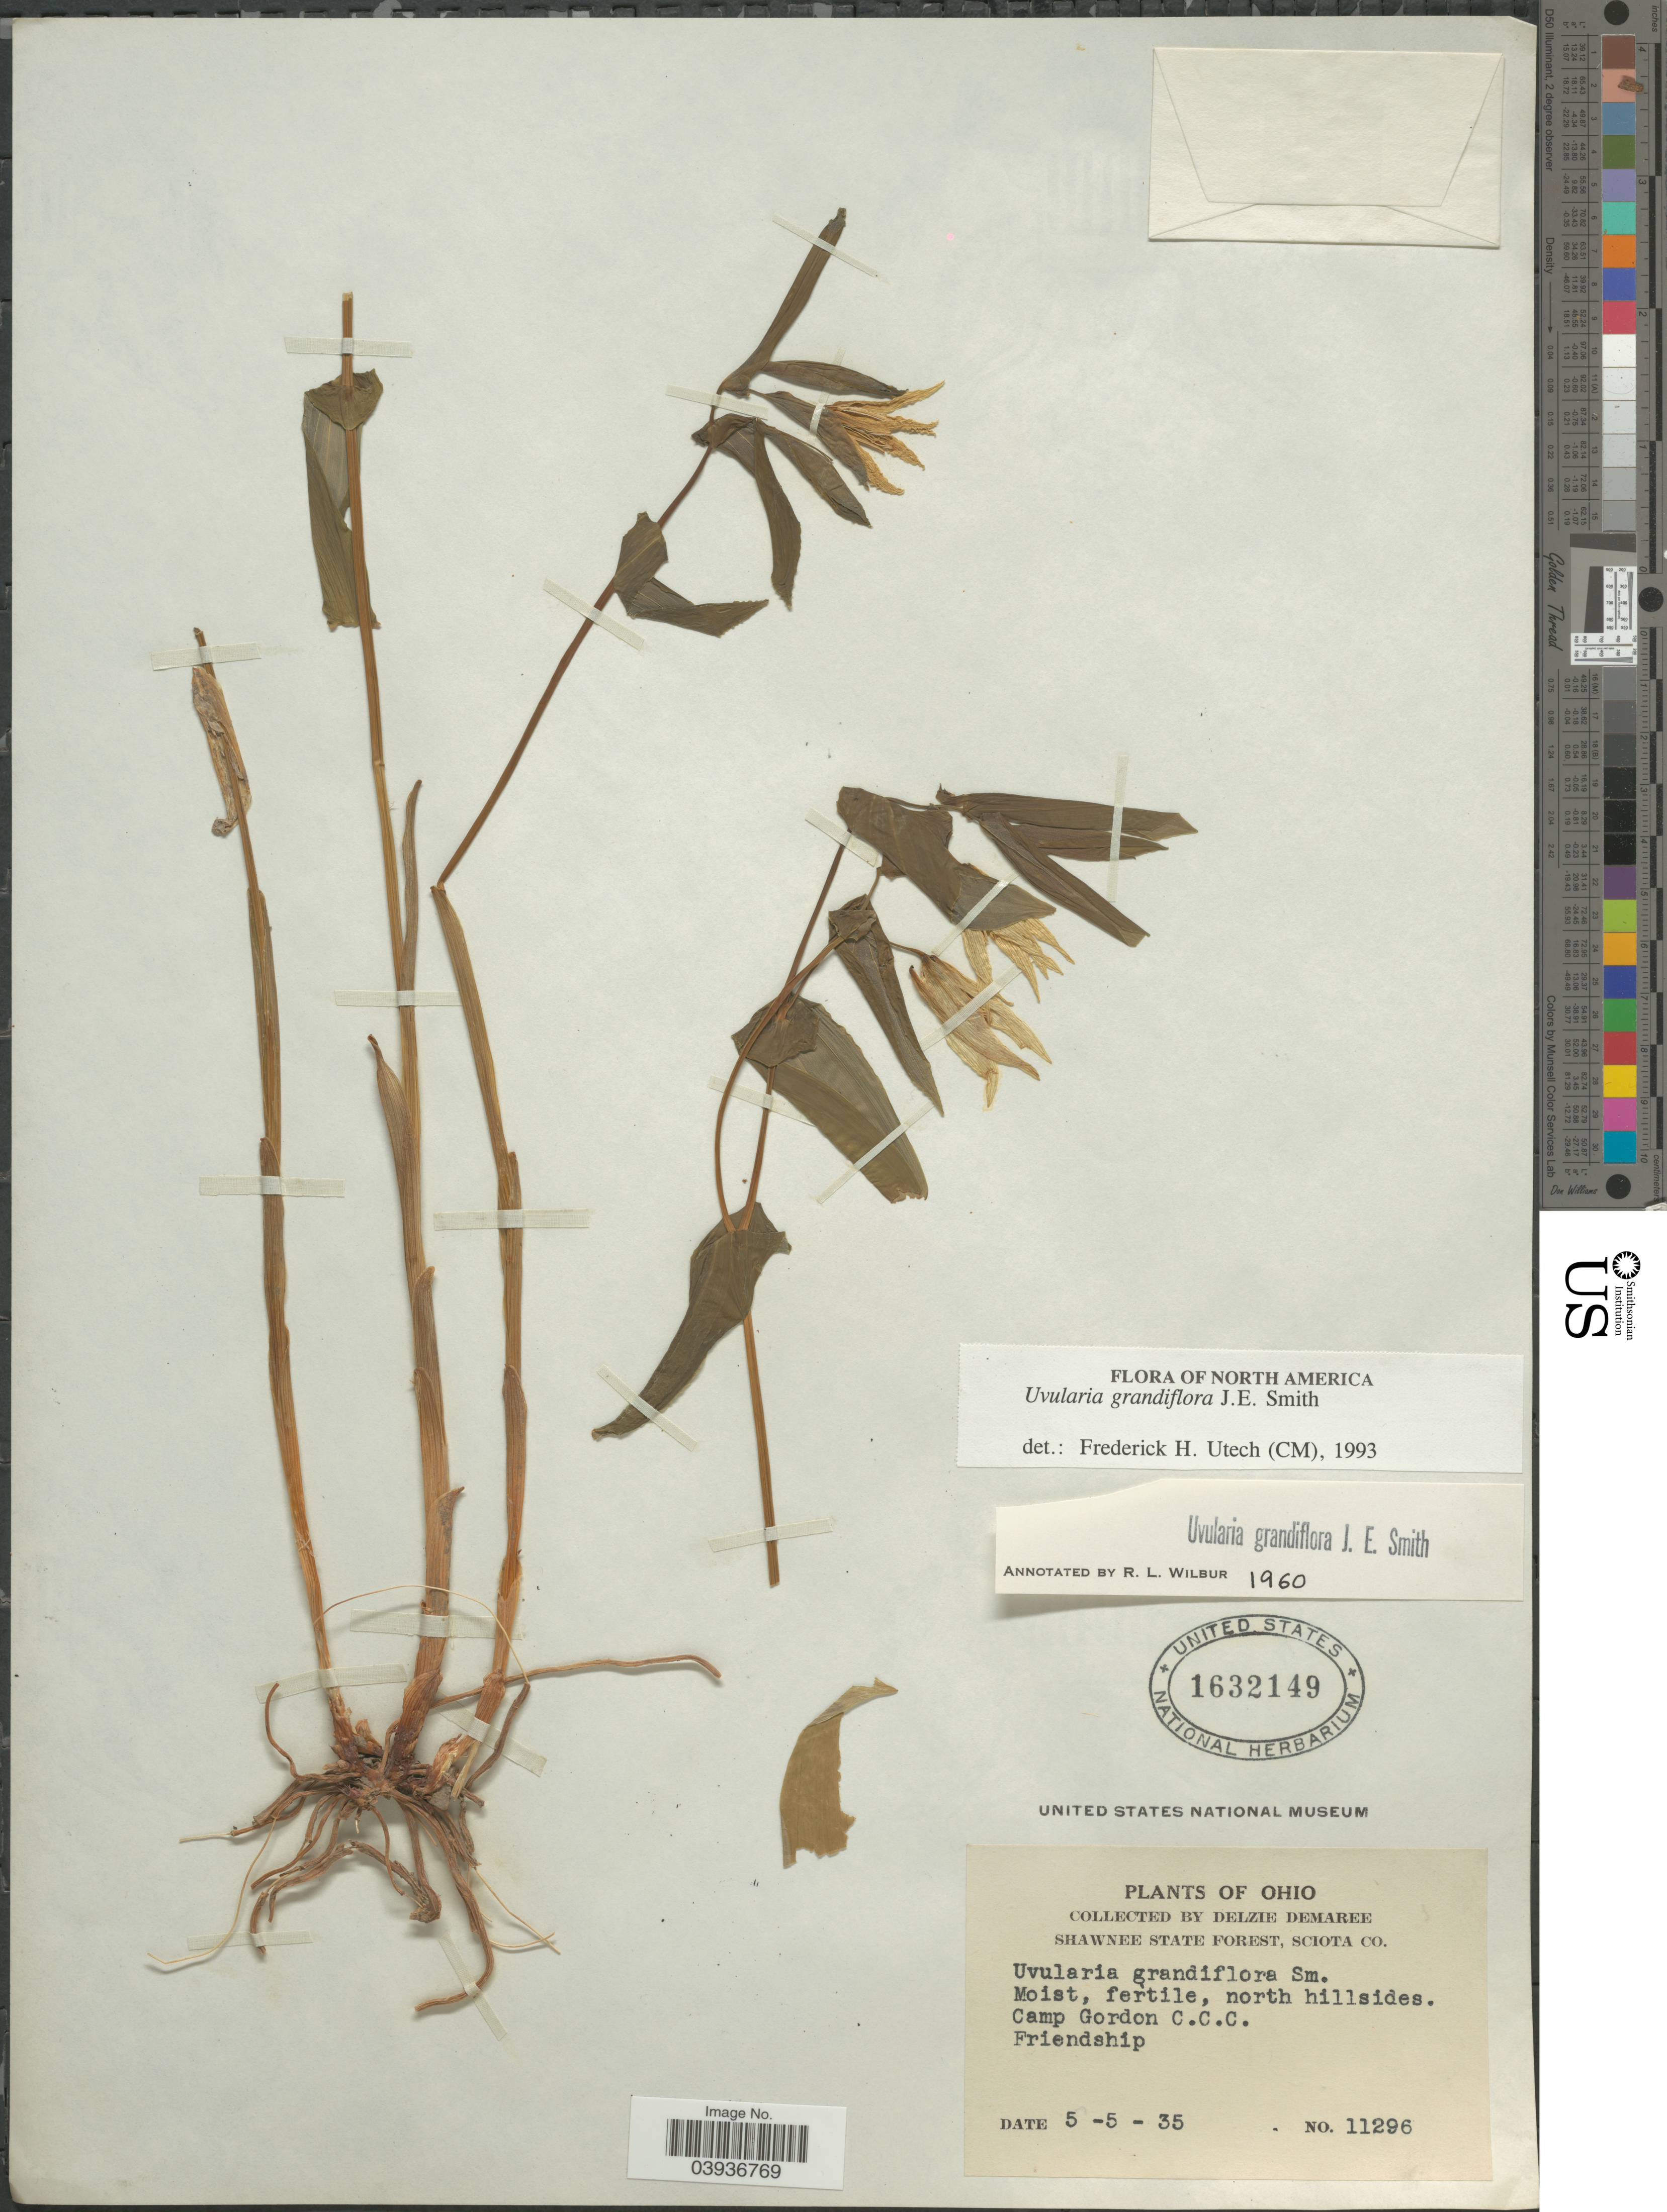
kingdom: Plantae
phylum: Tracheophyta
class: Liliopsida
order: Liliales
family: Colchicaceae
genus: Uvularia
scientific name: Uvularia grandiflora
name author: Sm.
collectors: D. Demaree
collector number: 11296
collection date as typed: Transcribed d/m/y: 5/5/35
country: United States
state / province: Ohio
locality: Shawnee State Forest, Sciota Co. North hillsides. Camp Gordon C.C.C. Friendship.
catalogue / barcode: US 1632149